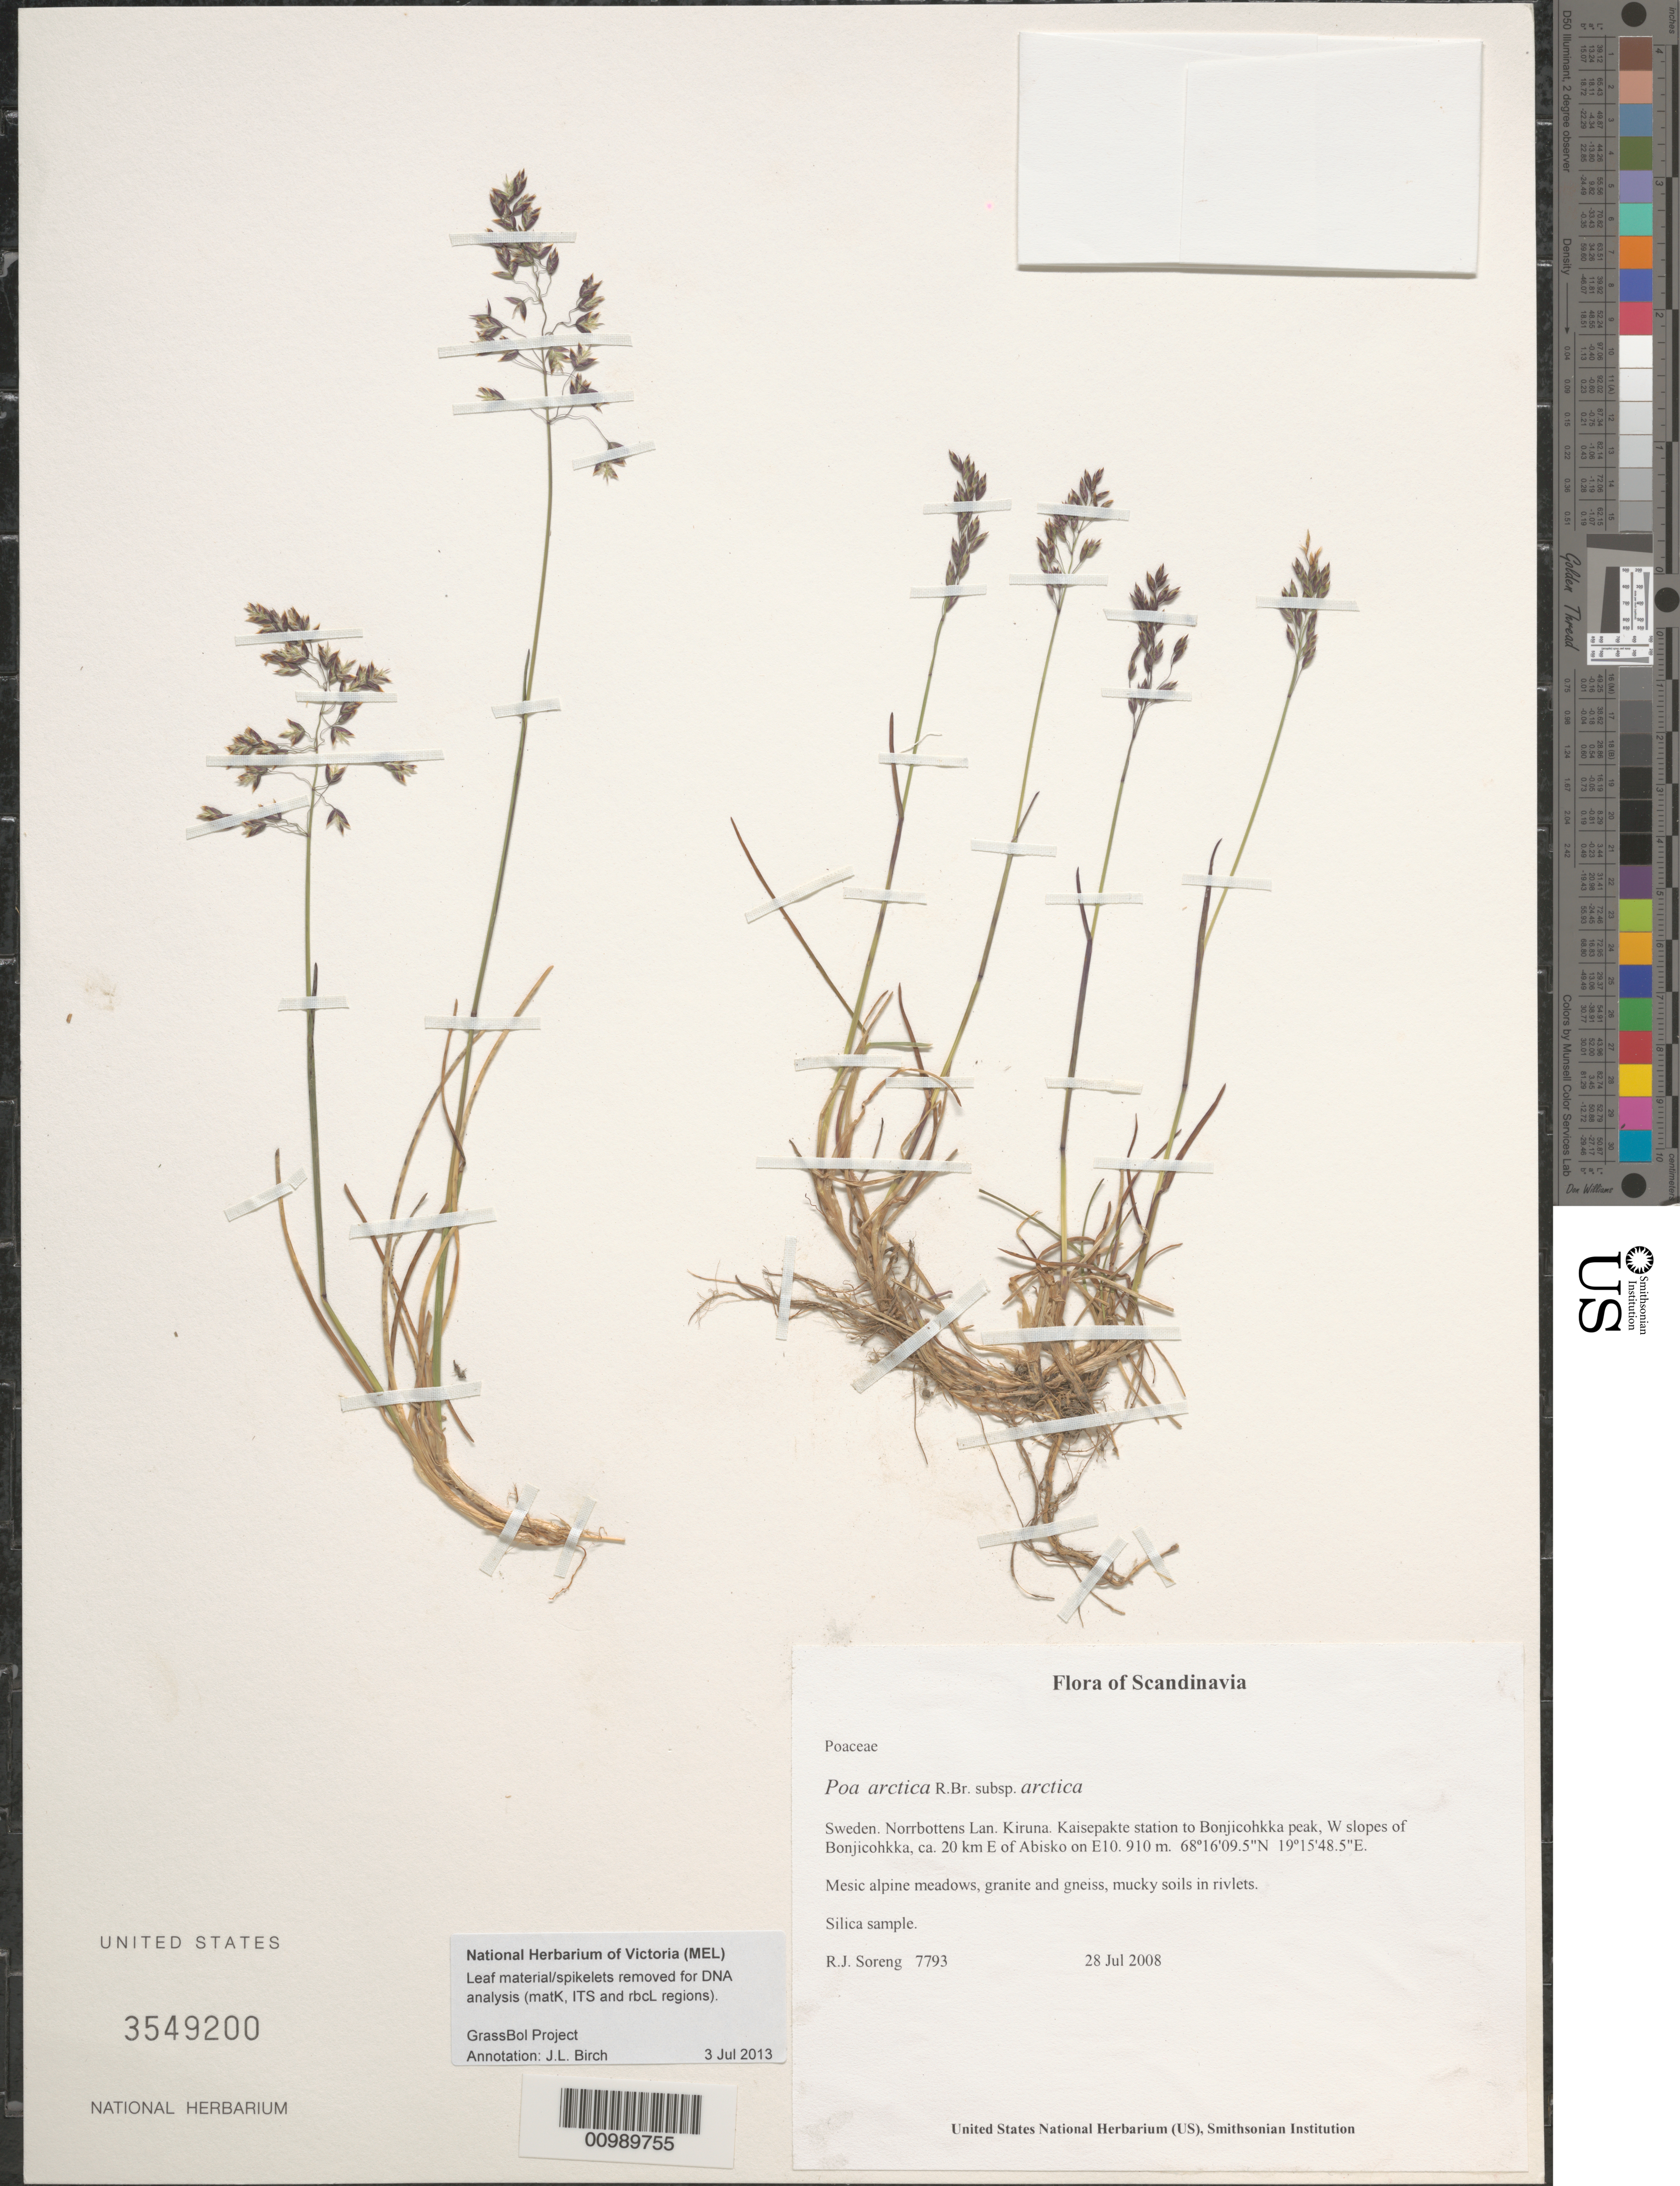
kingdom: Plantae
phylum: Tracheophyta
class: Liliopsida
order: Poales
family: Poaceae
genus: Poa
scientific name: Poa arctica subsp. arctica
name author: R. Br.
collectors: R. J. Soreng & N. L. Soreng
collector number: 7793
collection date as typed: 28 Jul 2008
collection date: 2008-07-28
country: Sweden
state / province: Norrbotten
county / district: Kiruna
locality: Kaisepakte station to Bonjicohkka peak, W slopes of Bonjicohkka, ca. 20 km E of Abisko on E10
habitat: Mesic alpine meadows, granite and gneiss, mucky soils in rivlets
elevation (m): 910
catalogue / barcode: US 3549200